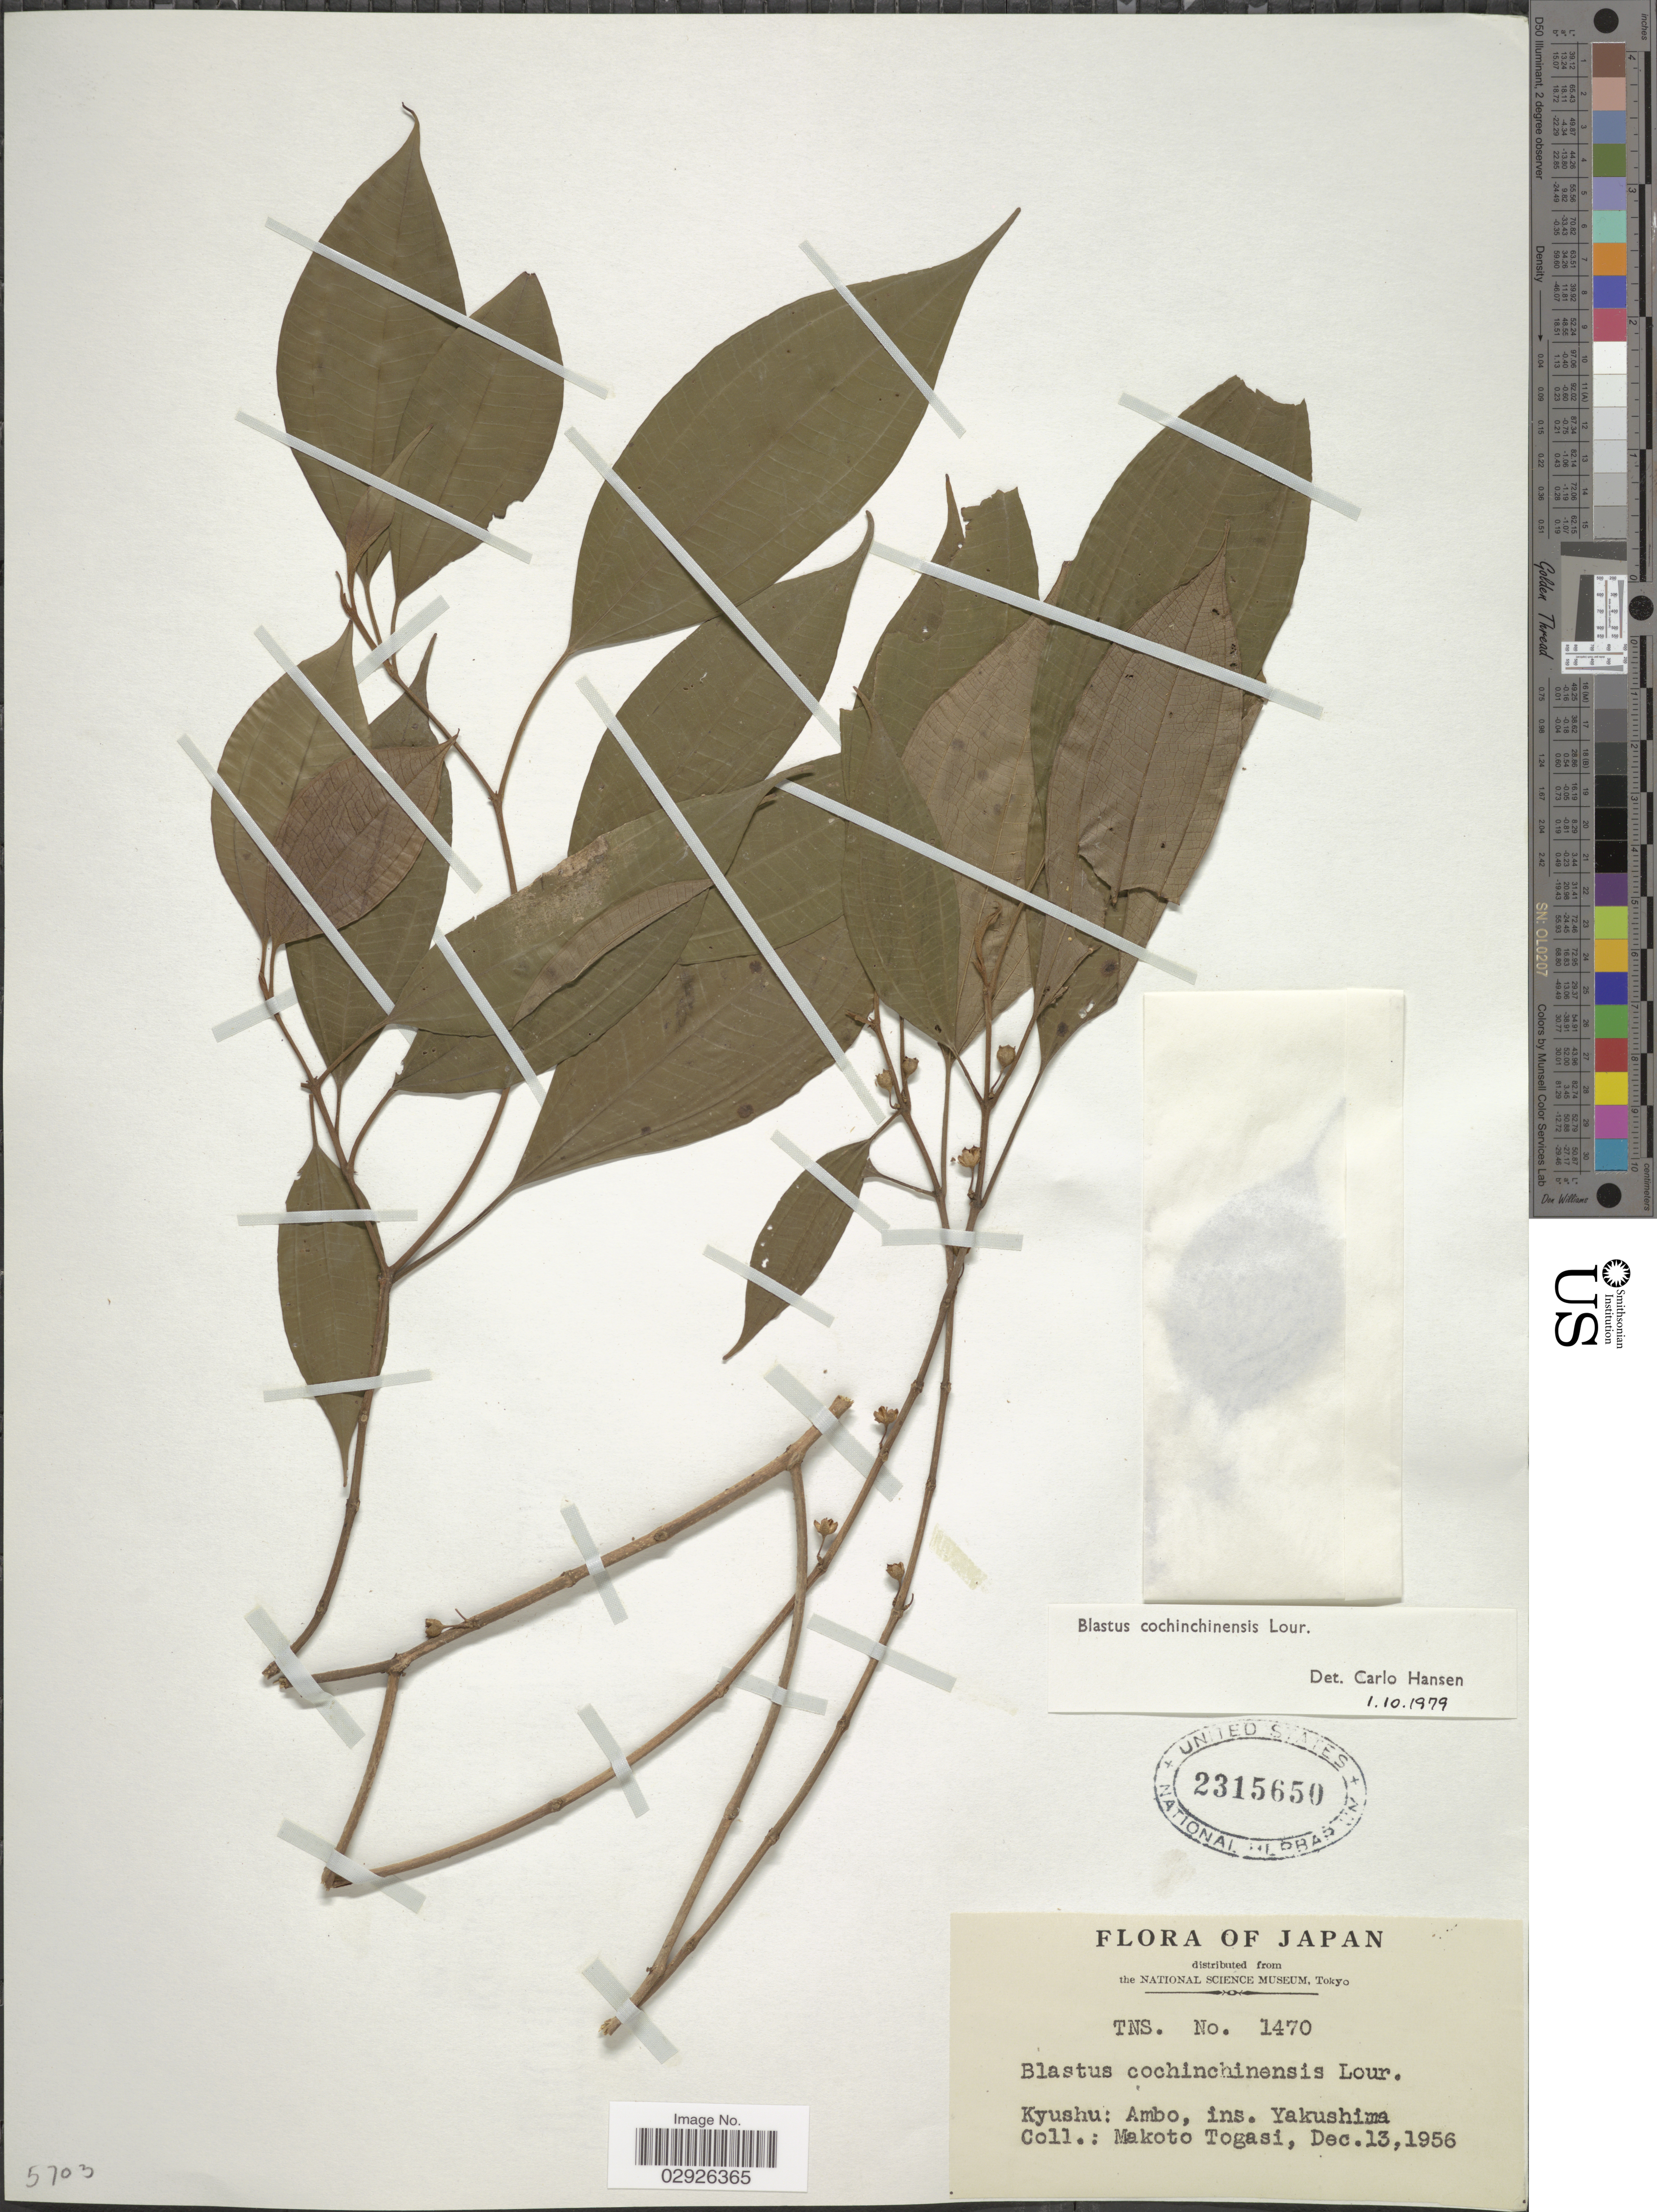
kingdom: Plantae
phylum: Tracheophyta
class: Magnoliopsida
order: Myrtales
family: Melastomataceae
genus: Blastus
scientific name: Blastus cochinchinensis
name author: Lour.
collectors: M. Togasi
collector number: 1470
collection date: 1956-12-13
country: Japan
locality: Kyushu: Ambo, ins. Yakushima.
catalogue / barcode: US 2315650